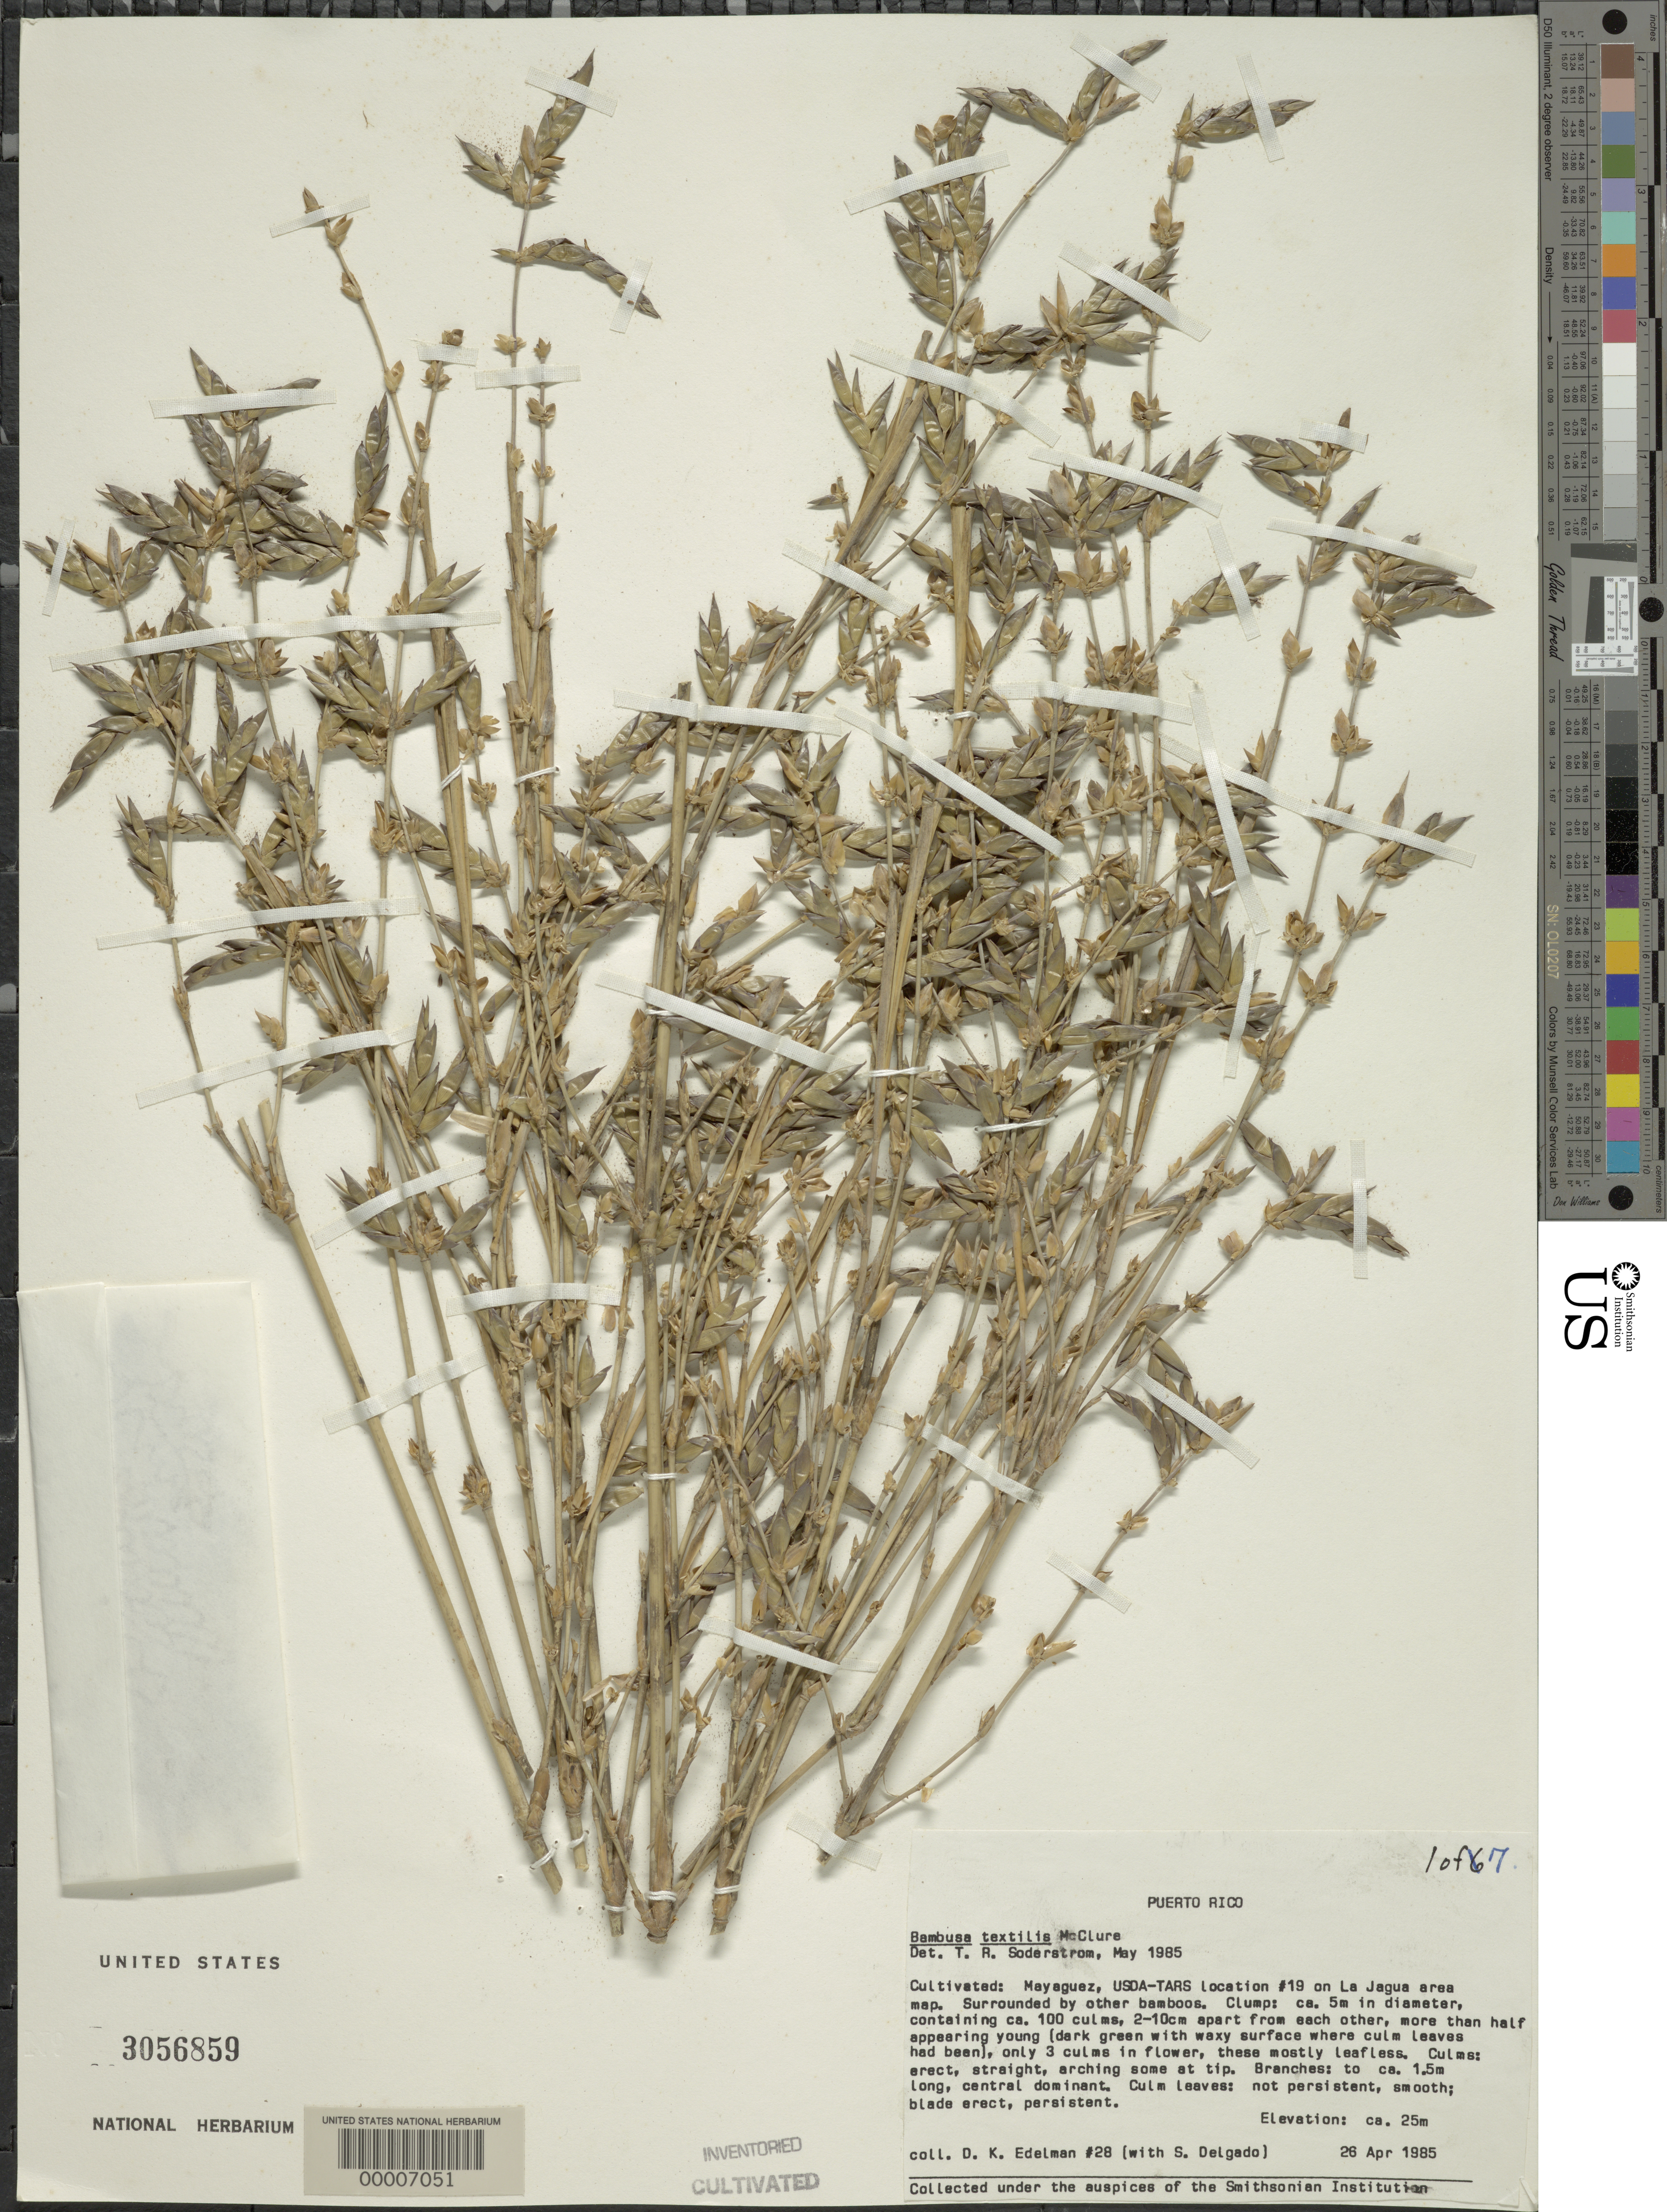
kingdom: Plantae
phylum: Tracheophyta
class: Liliopsida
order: Poales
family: Poaceae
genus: Bambusa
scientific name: Bambusa textilis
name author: McClure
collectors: D. Edelman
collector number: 28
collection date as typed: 26 Apr 1985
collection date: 1985-04-26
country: Puerto Rico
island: Greater Antilles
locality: Mayaguez, usda-tars, location #19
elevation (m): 25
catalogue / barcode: US 3056859